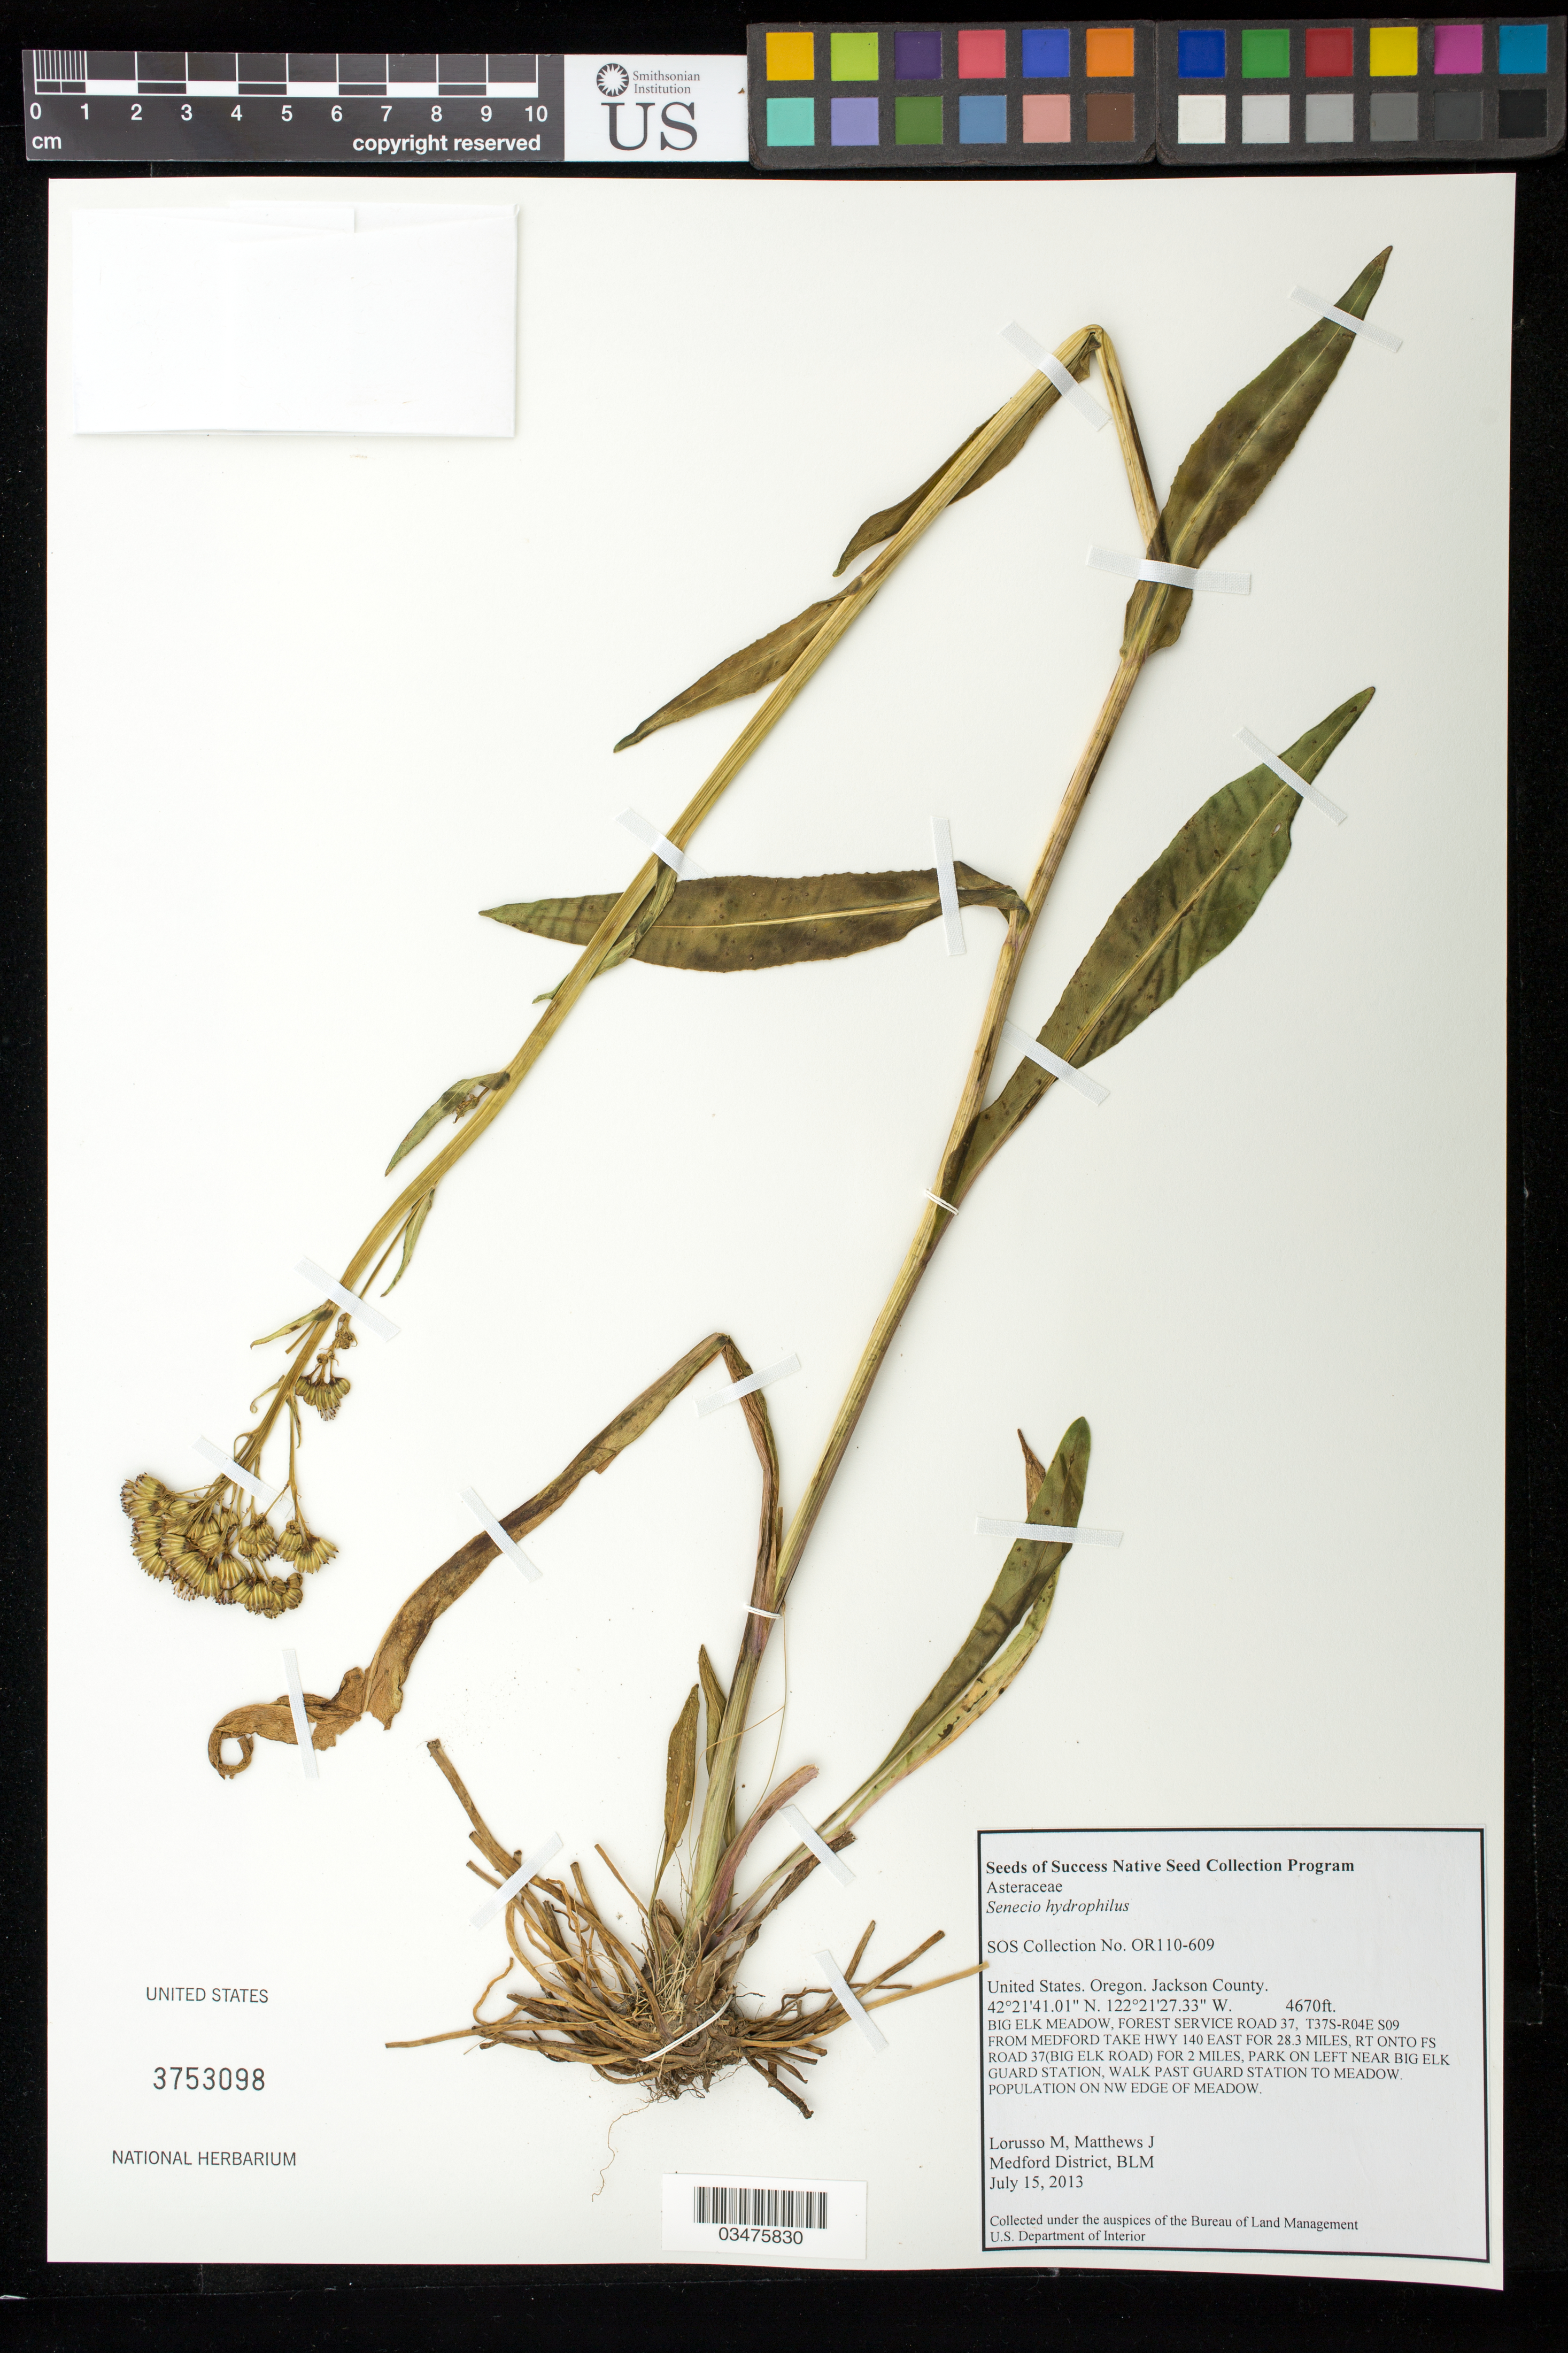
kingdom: Plantae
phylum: Tracheophyta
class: Magnoliopsida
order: Asterales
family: Asteraceae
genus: Senecio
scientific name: Senecio hydrophilus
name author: Nutt.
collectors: M. Lorusso & J. Matthews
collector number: OR110-609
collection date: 2013-07-15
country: United States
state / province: Oregon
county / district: Jackson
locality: Big Elk Meadow, Forest Service Road 37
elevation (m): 1423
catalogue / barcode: US 3753098